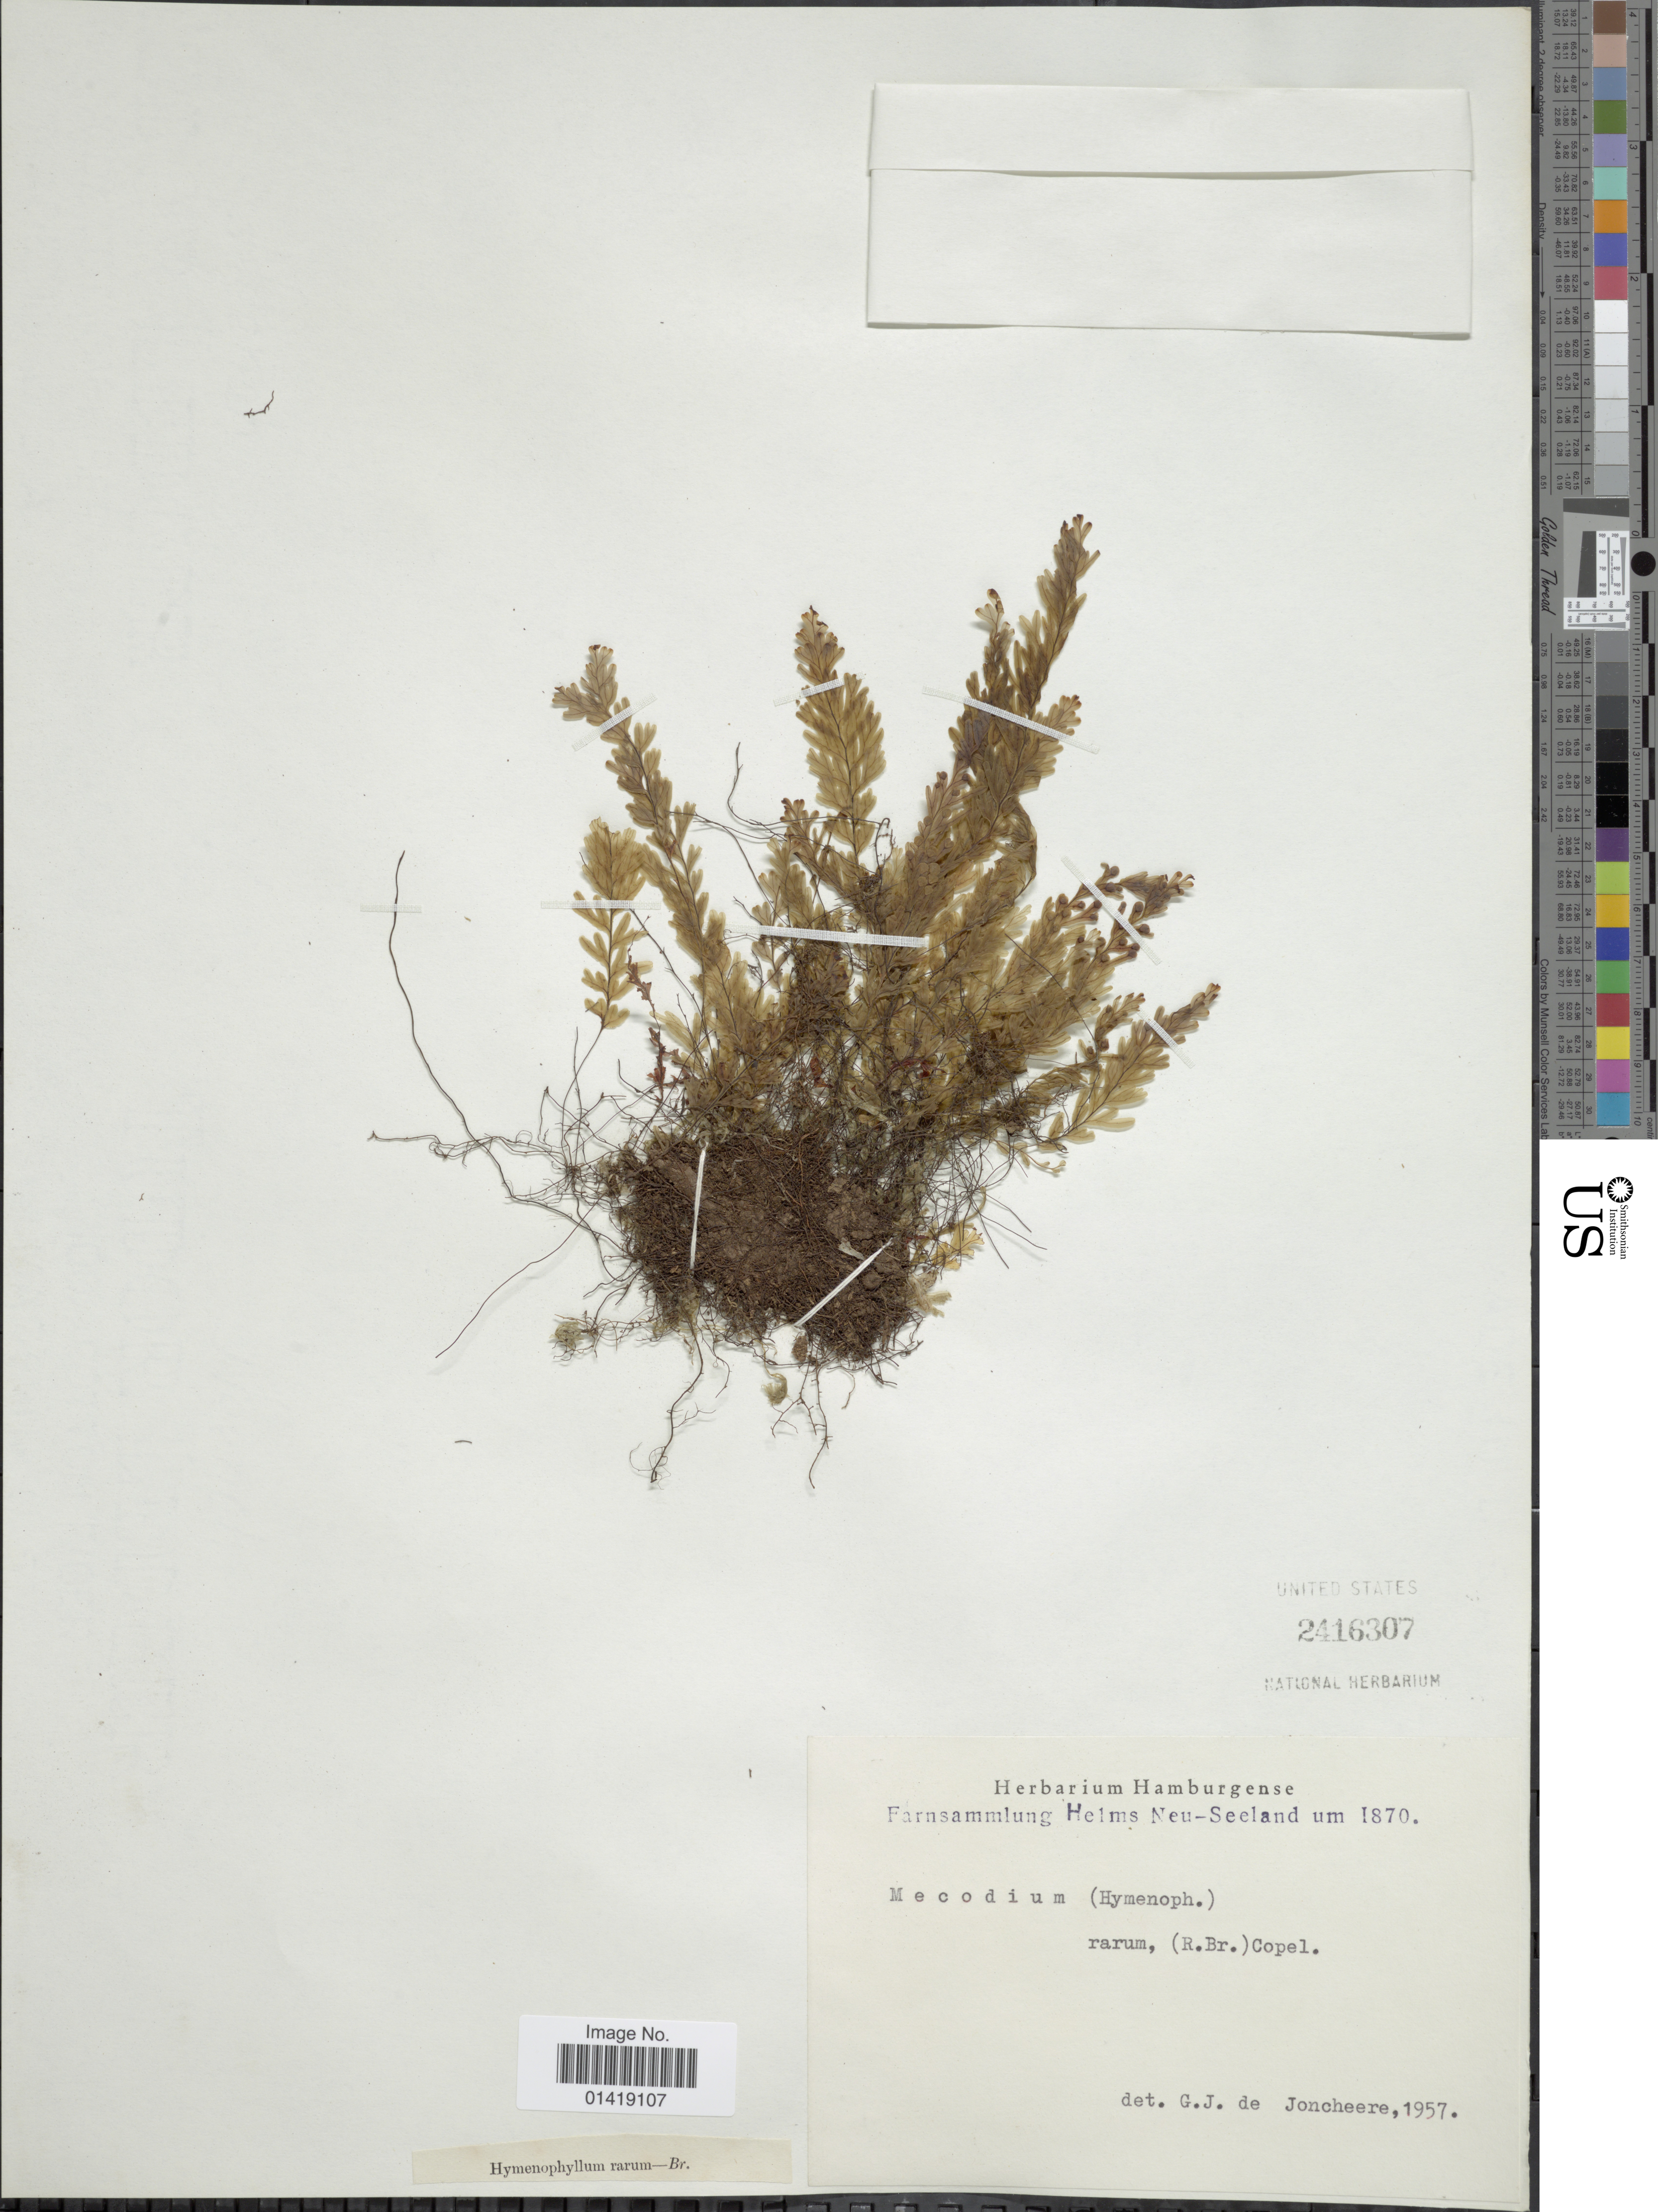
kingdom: Plantae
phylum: Tracheophyta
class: Polypodiopsida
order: Hymenophyllales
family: Hymenophyllaceae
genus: Hymenophyllum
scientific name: Hymenophyllum rarum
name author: R. Br.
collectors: Helms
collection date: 1870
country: New Zealand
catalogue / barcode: US 2416307